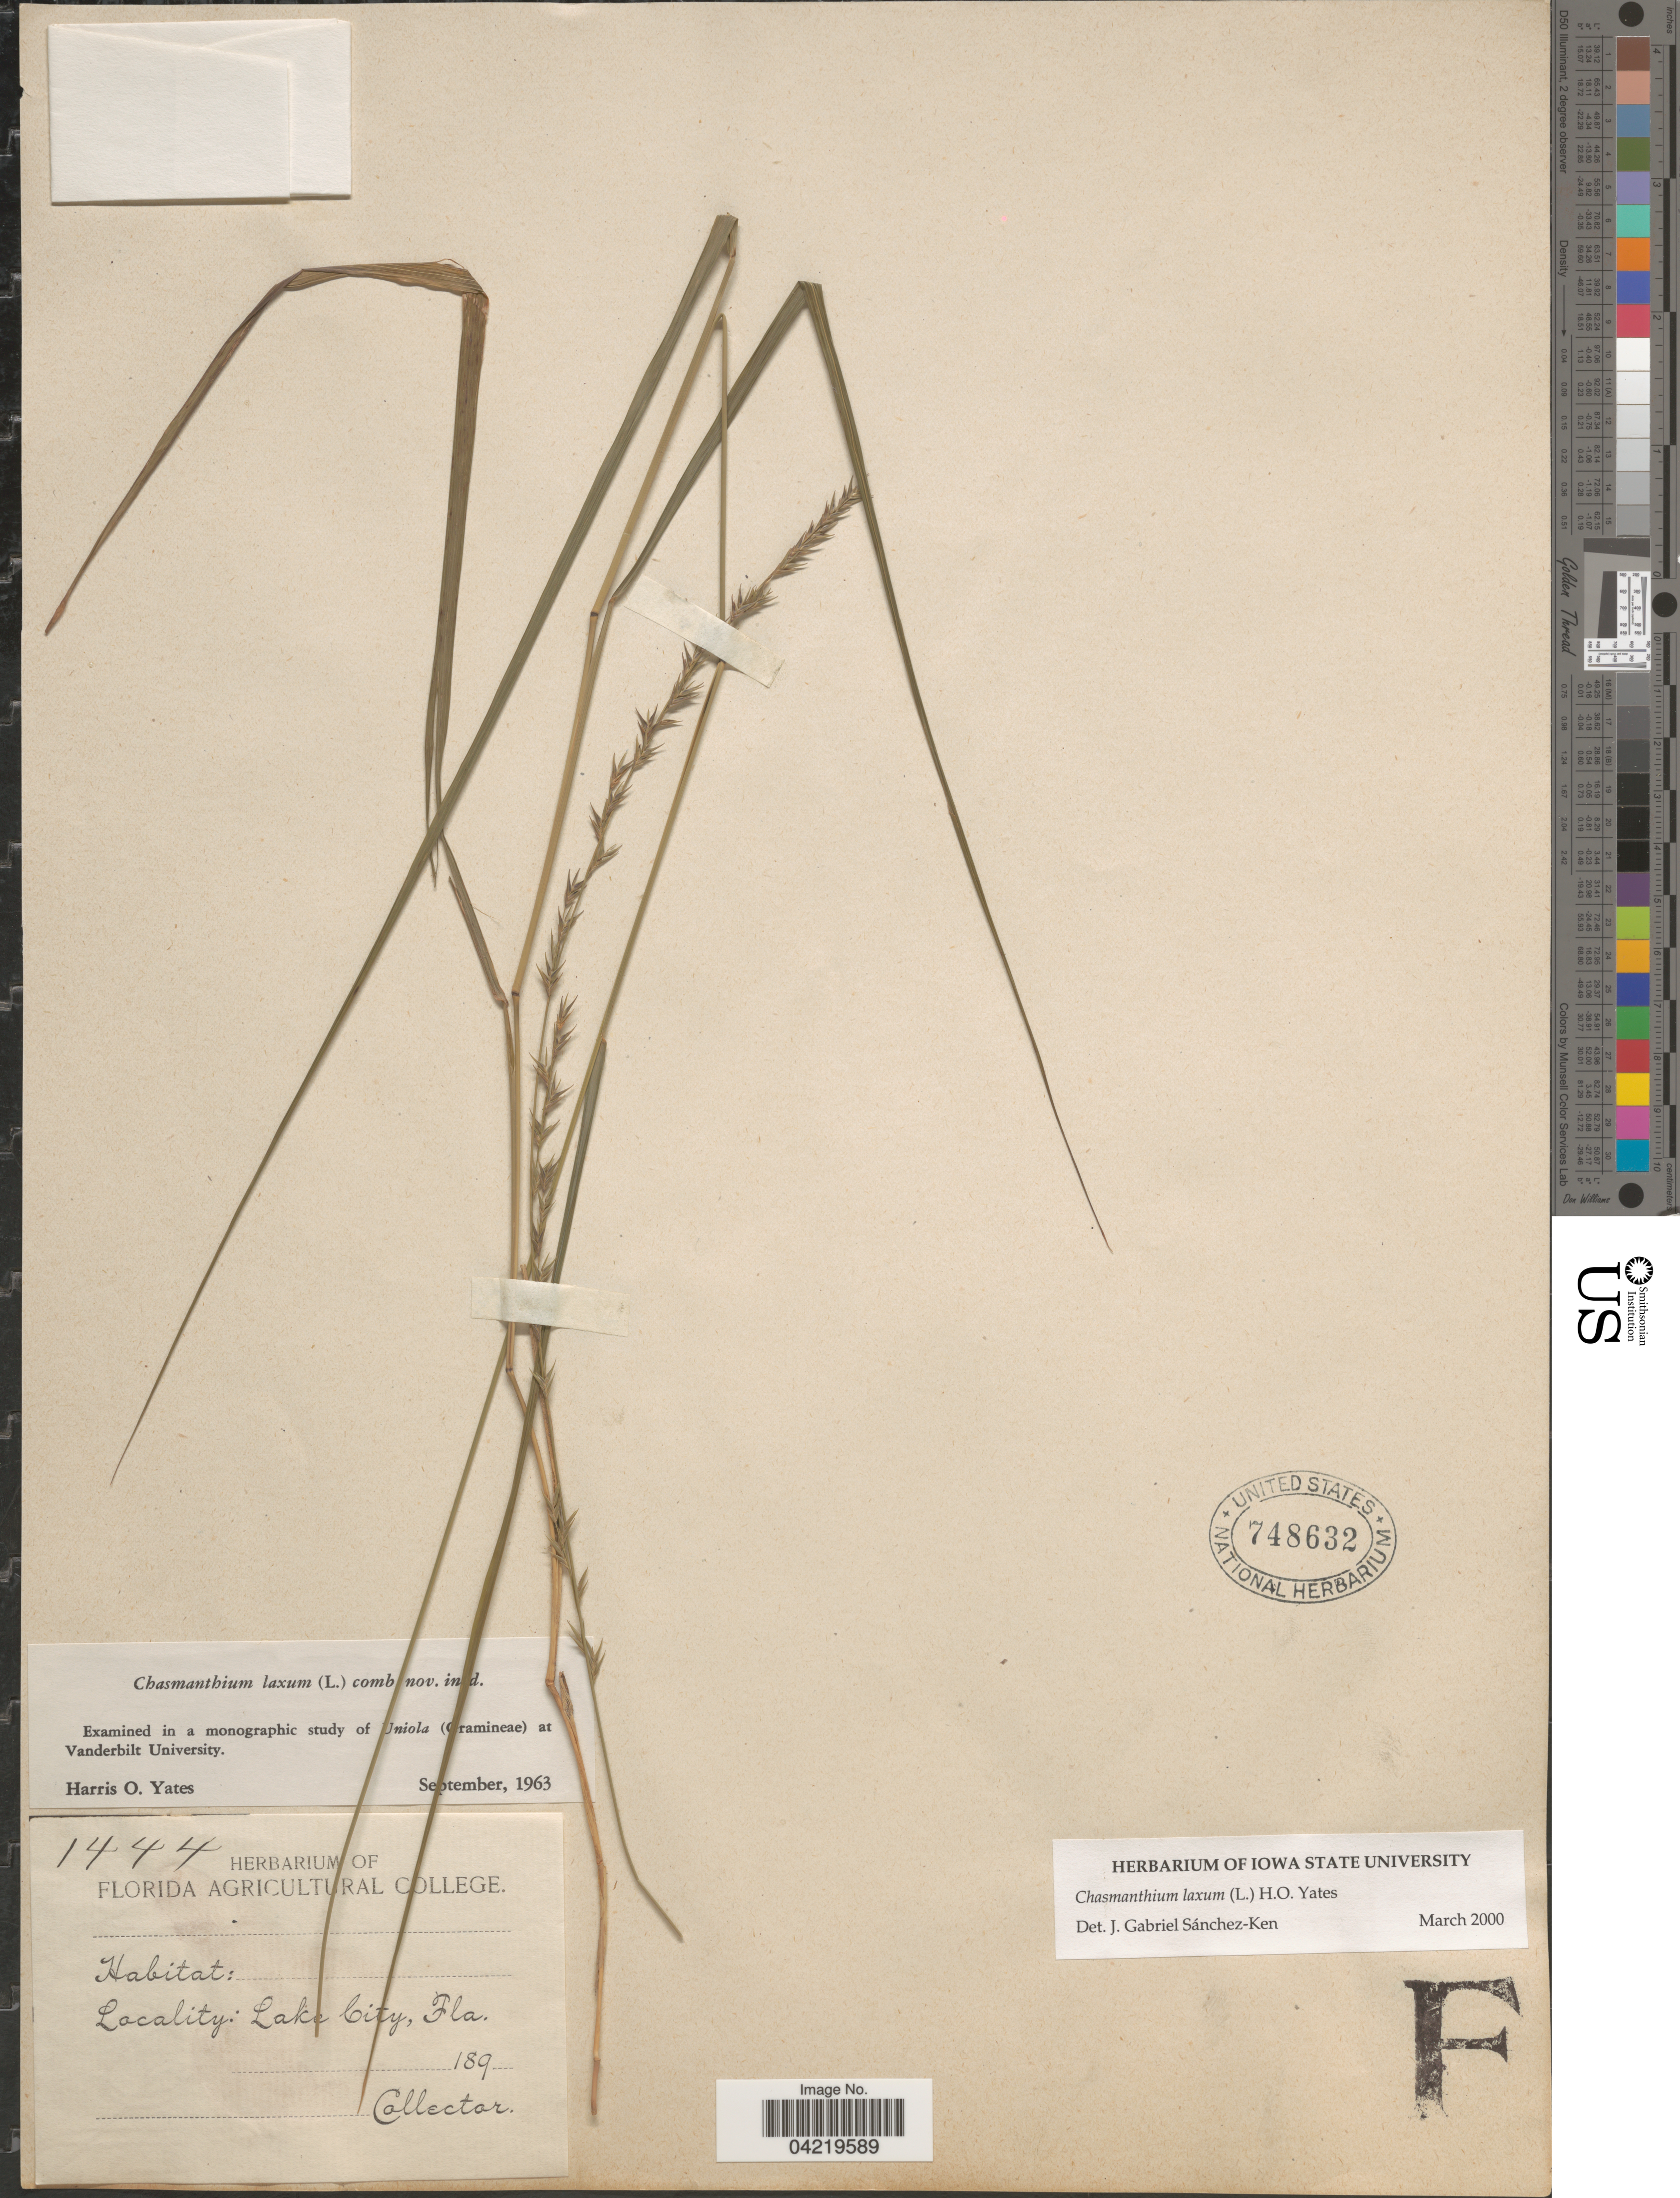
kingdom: Plantae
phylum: Tracheophyta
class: Liliopsida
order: Poales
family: Poaceae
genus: Chasmanthium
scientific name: Chasmanthium laxum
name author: (L.) H.O. Yates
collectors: Ex herb. Florida Agricultural College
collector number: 1444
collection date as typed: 189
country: United States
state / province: Florida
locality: Lake City.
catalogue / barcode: US 748632